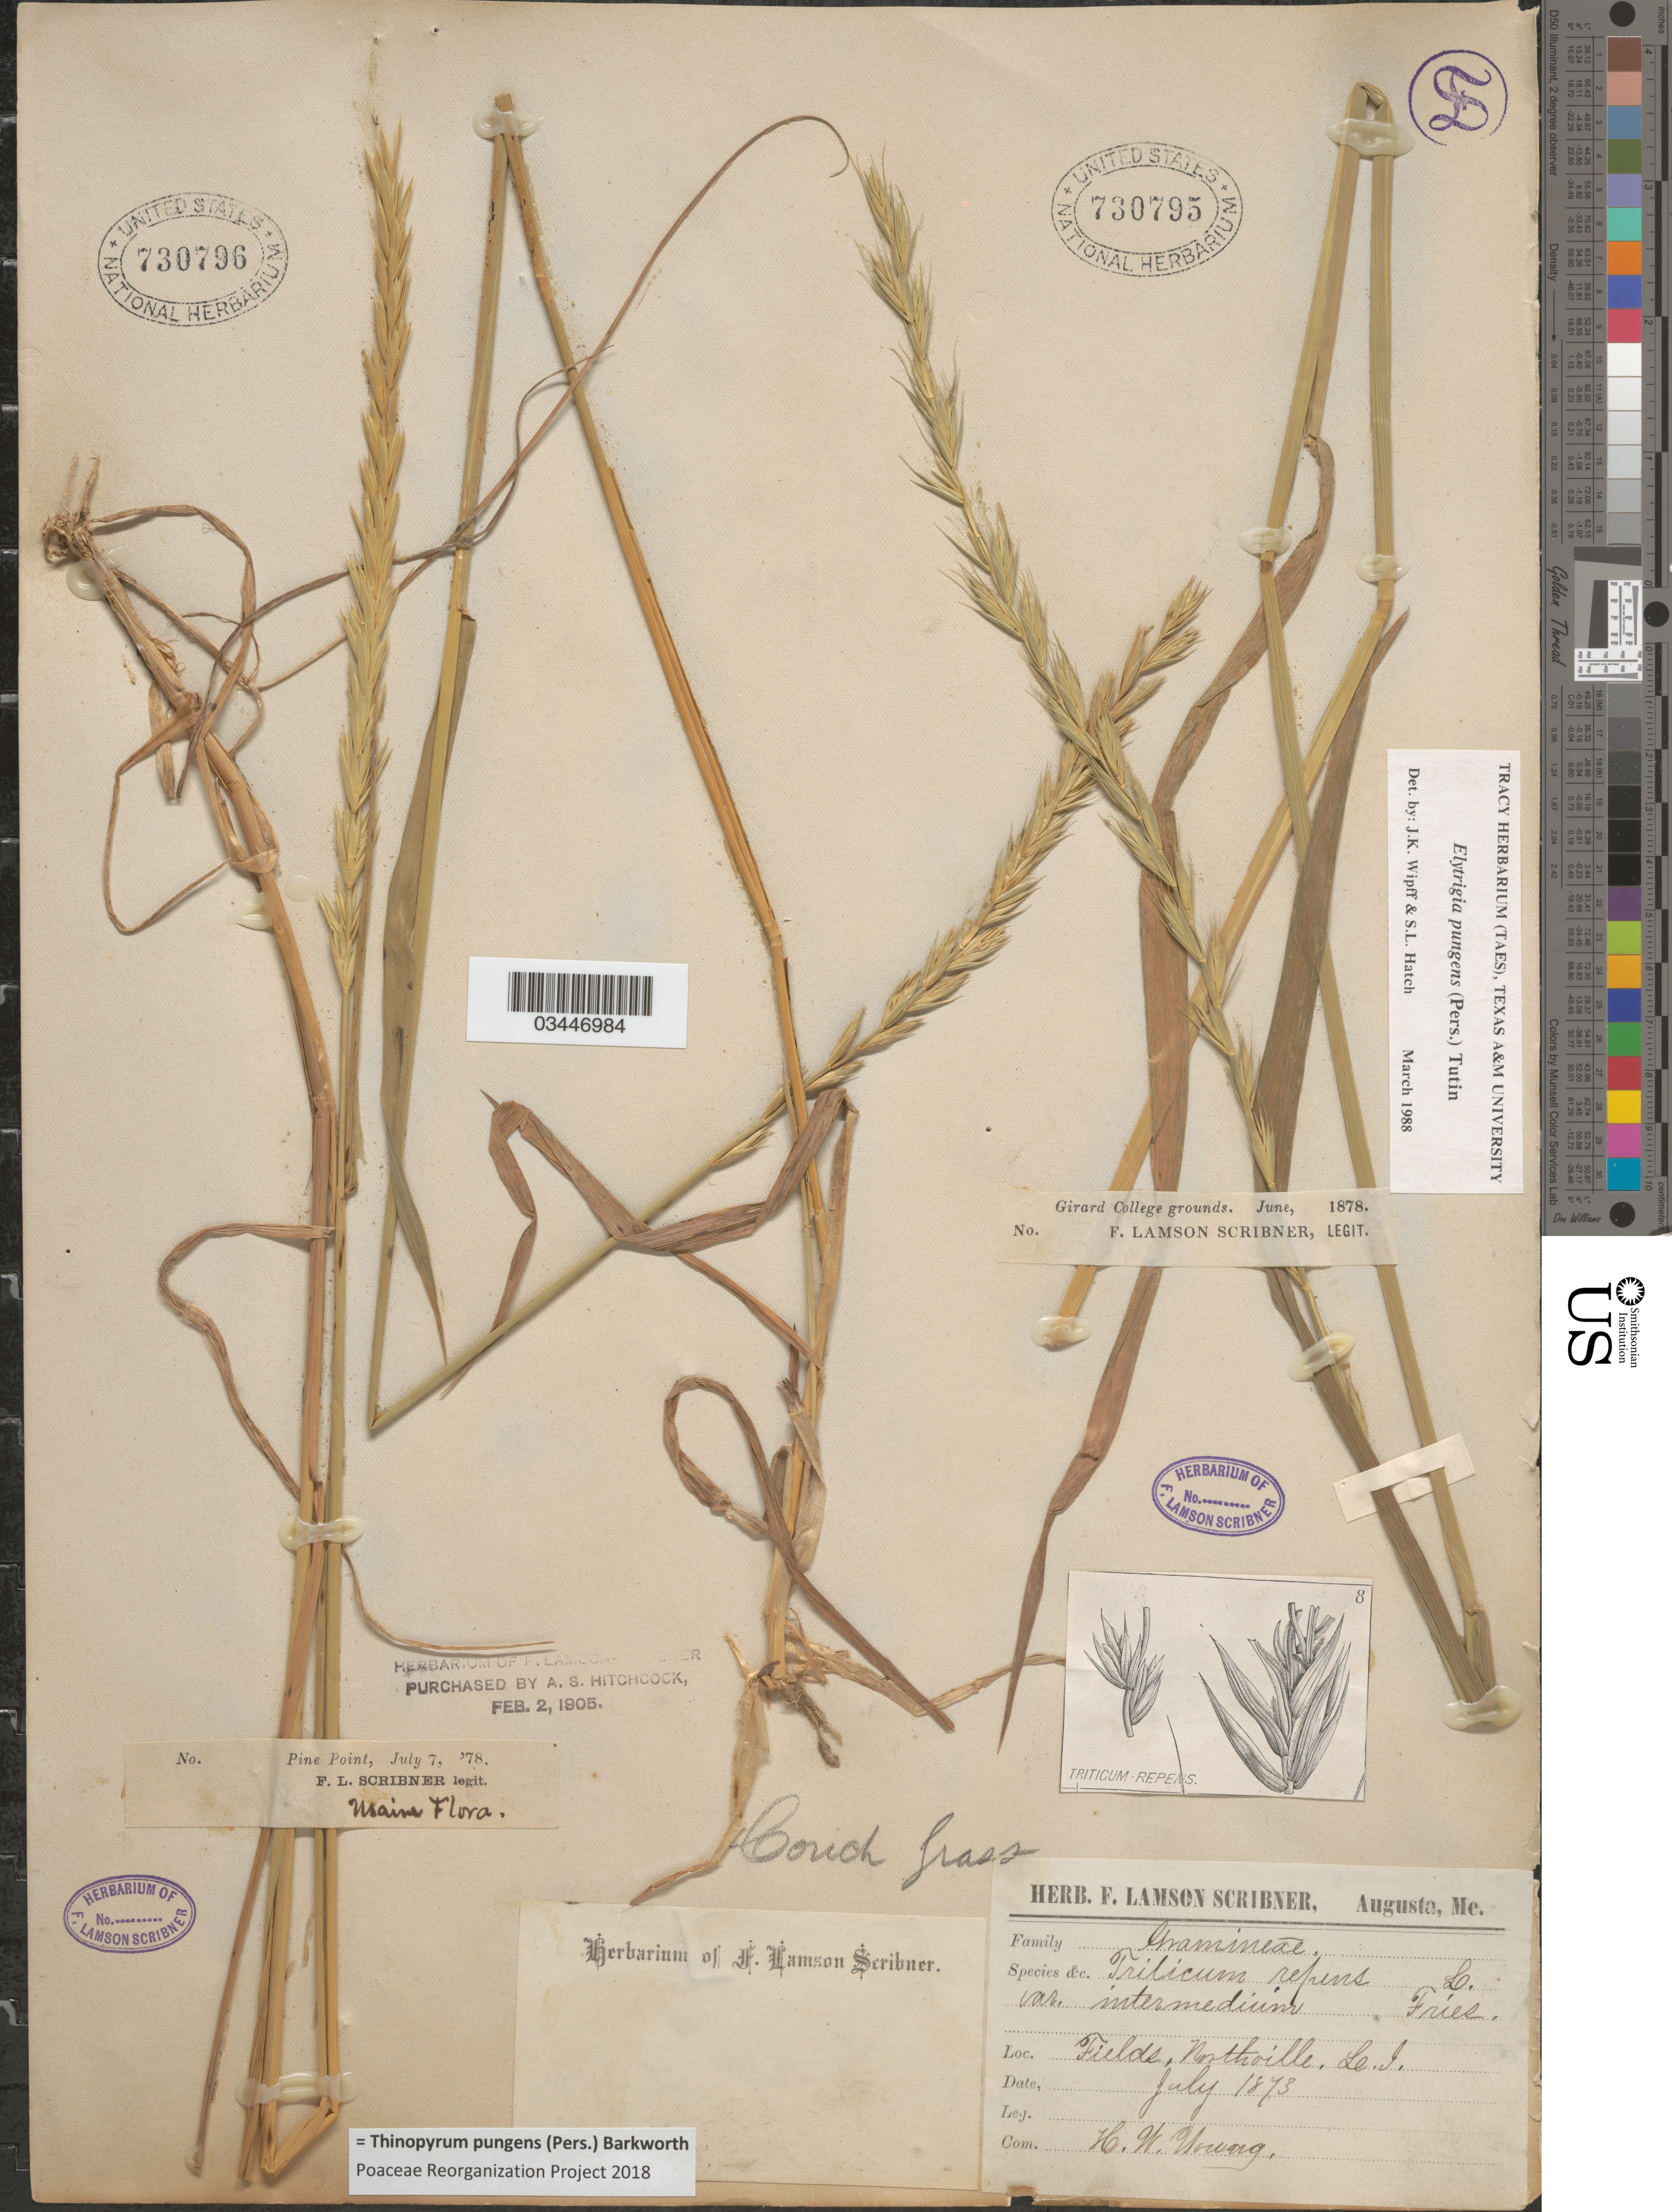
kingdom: Plantae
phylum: Tracheophyta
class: Liliopsida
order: Poales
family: Poaceae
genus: Thinopyrum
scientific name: Thinopyrum pungens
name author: (Pers.) Barkworth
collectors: ex herb. F. Lamson Scribner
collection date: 1873-07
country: United States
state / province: New York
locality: Fields, Northville, L. I.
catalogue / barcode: US 730795-2